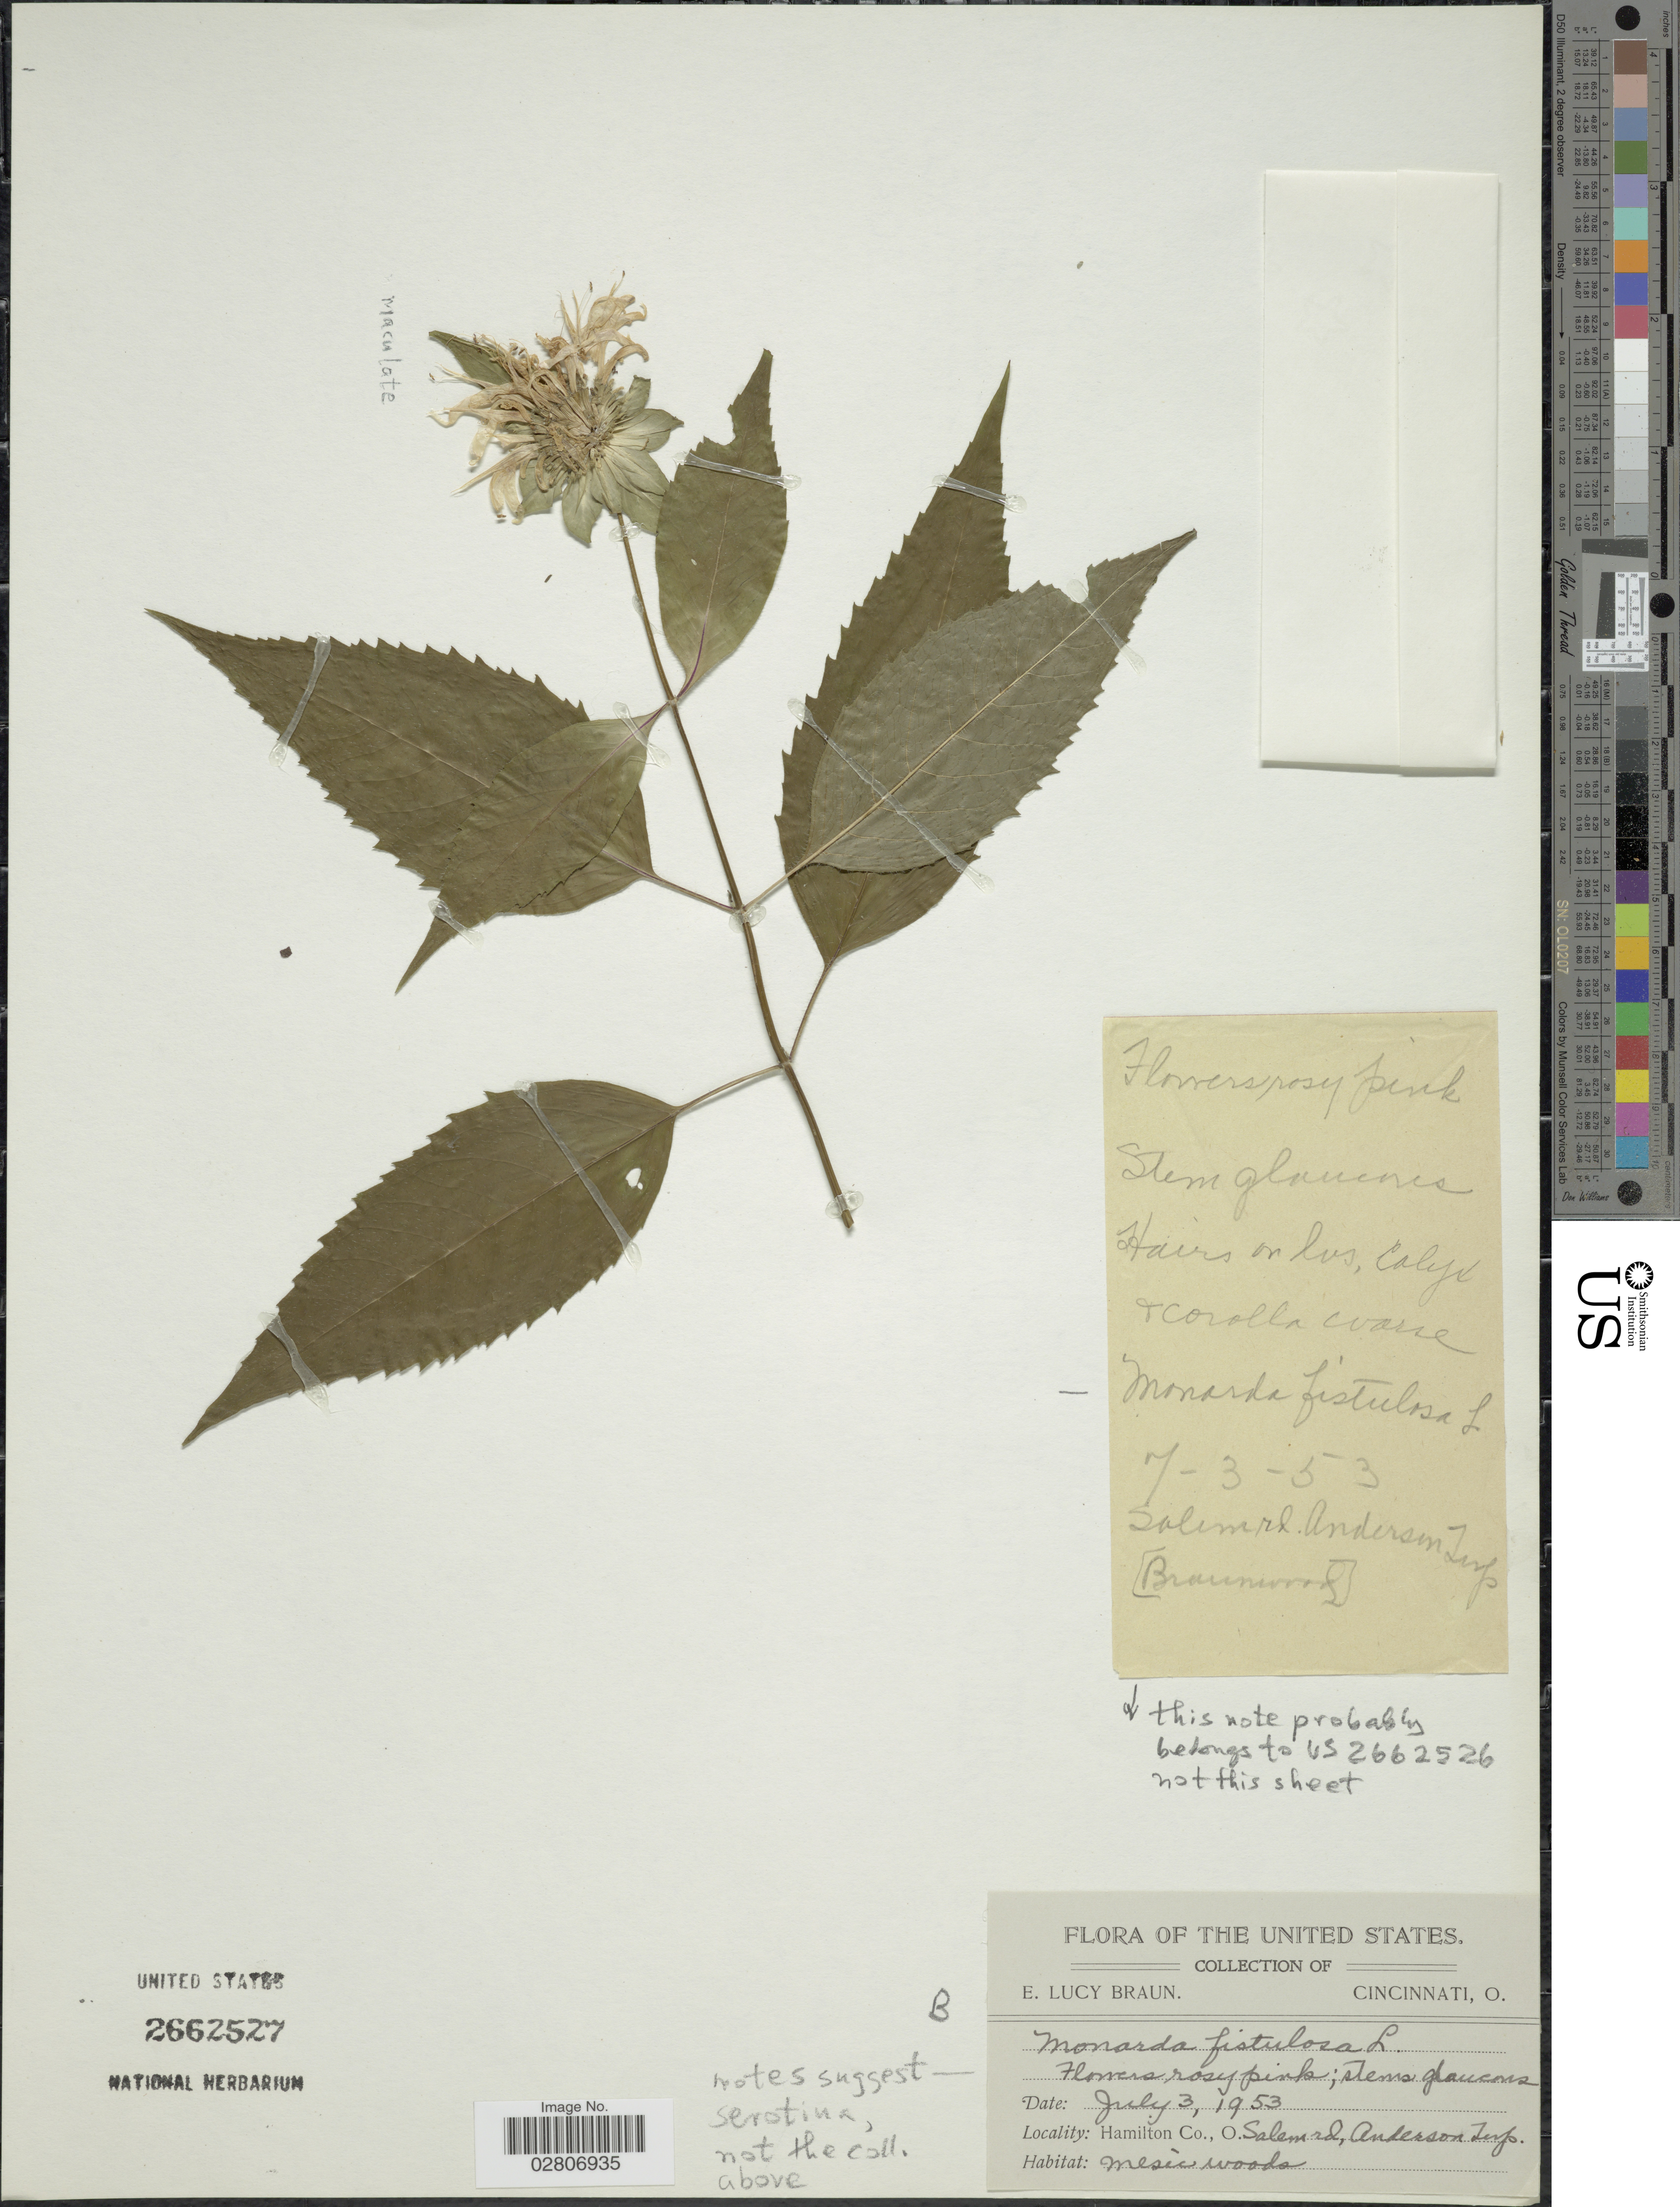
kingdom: Plantae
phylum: Tracheophyta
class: Magnoliopsida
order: Lamiales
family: Lamiaceae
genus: Monarda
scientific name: Monarda clinopodia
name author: L.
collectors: E. L. Braun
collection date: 1953-07-03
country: United States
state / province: Ohio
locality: Hamilton Co., Salem rd, Anderson Twp.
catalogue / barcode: US 2662527